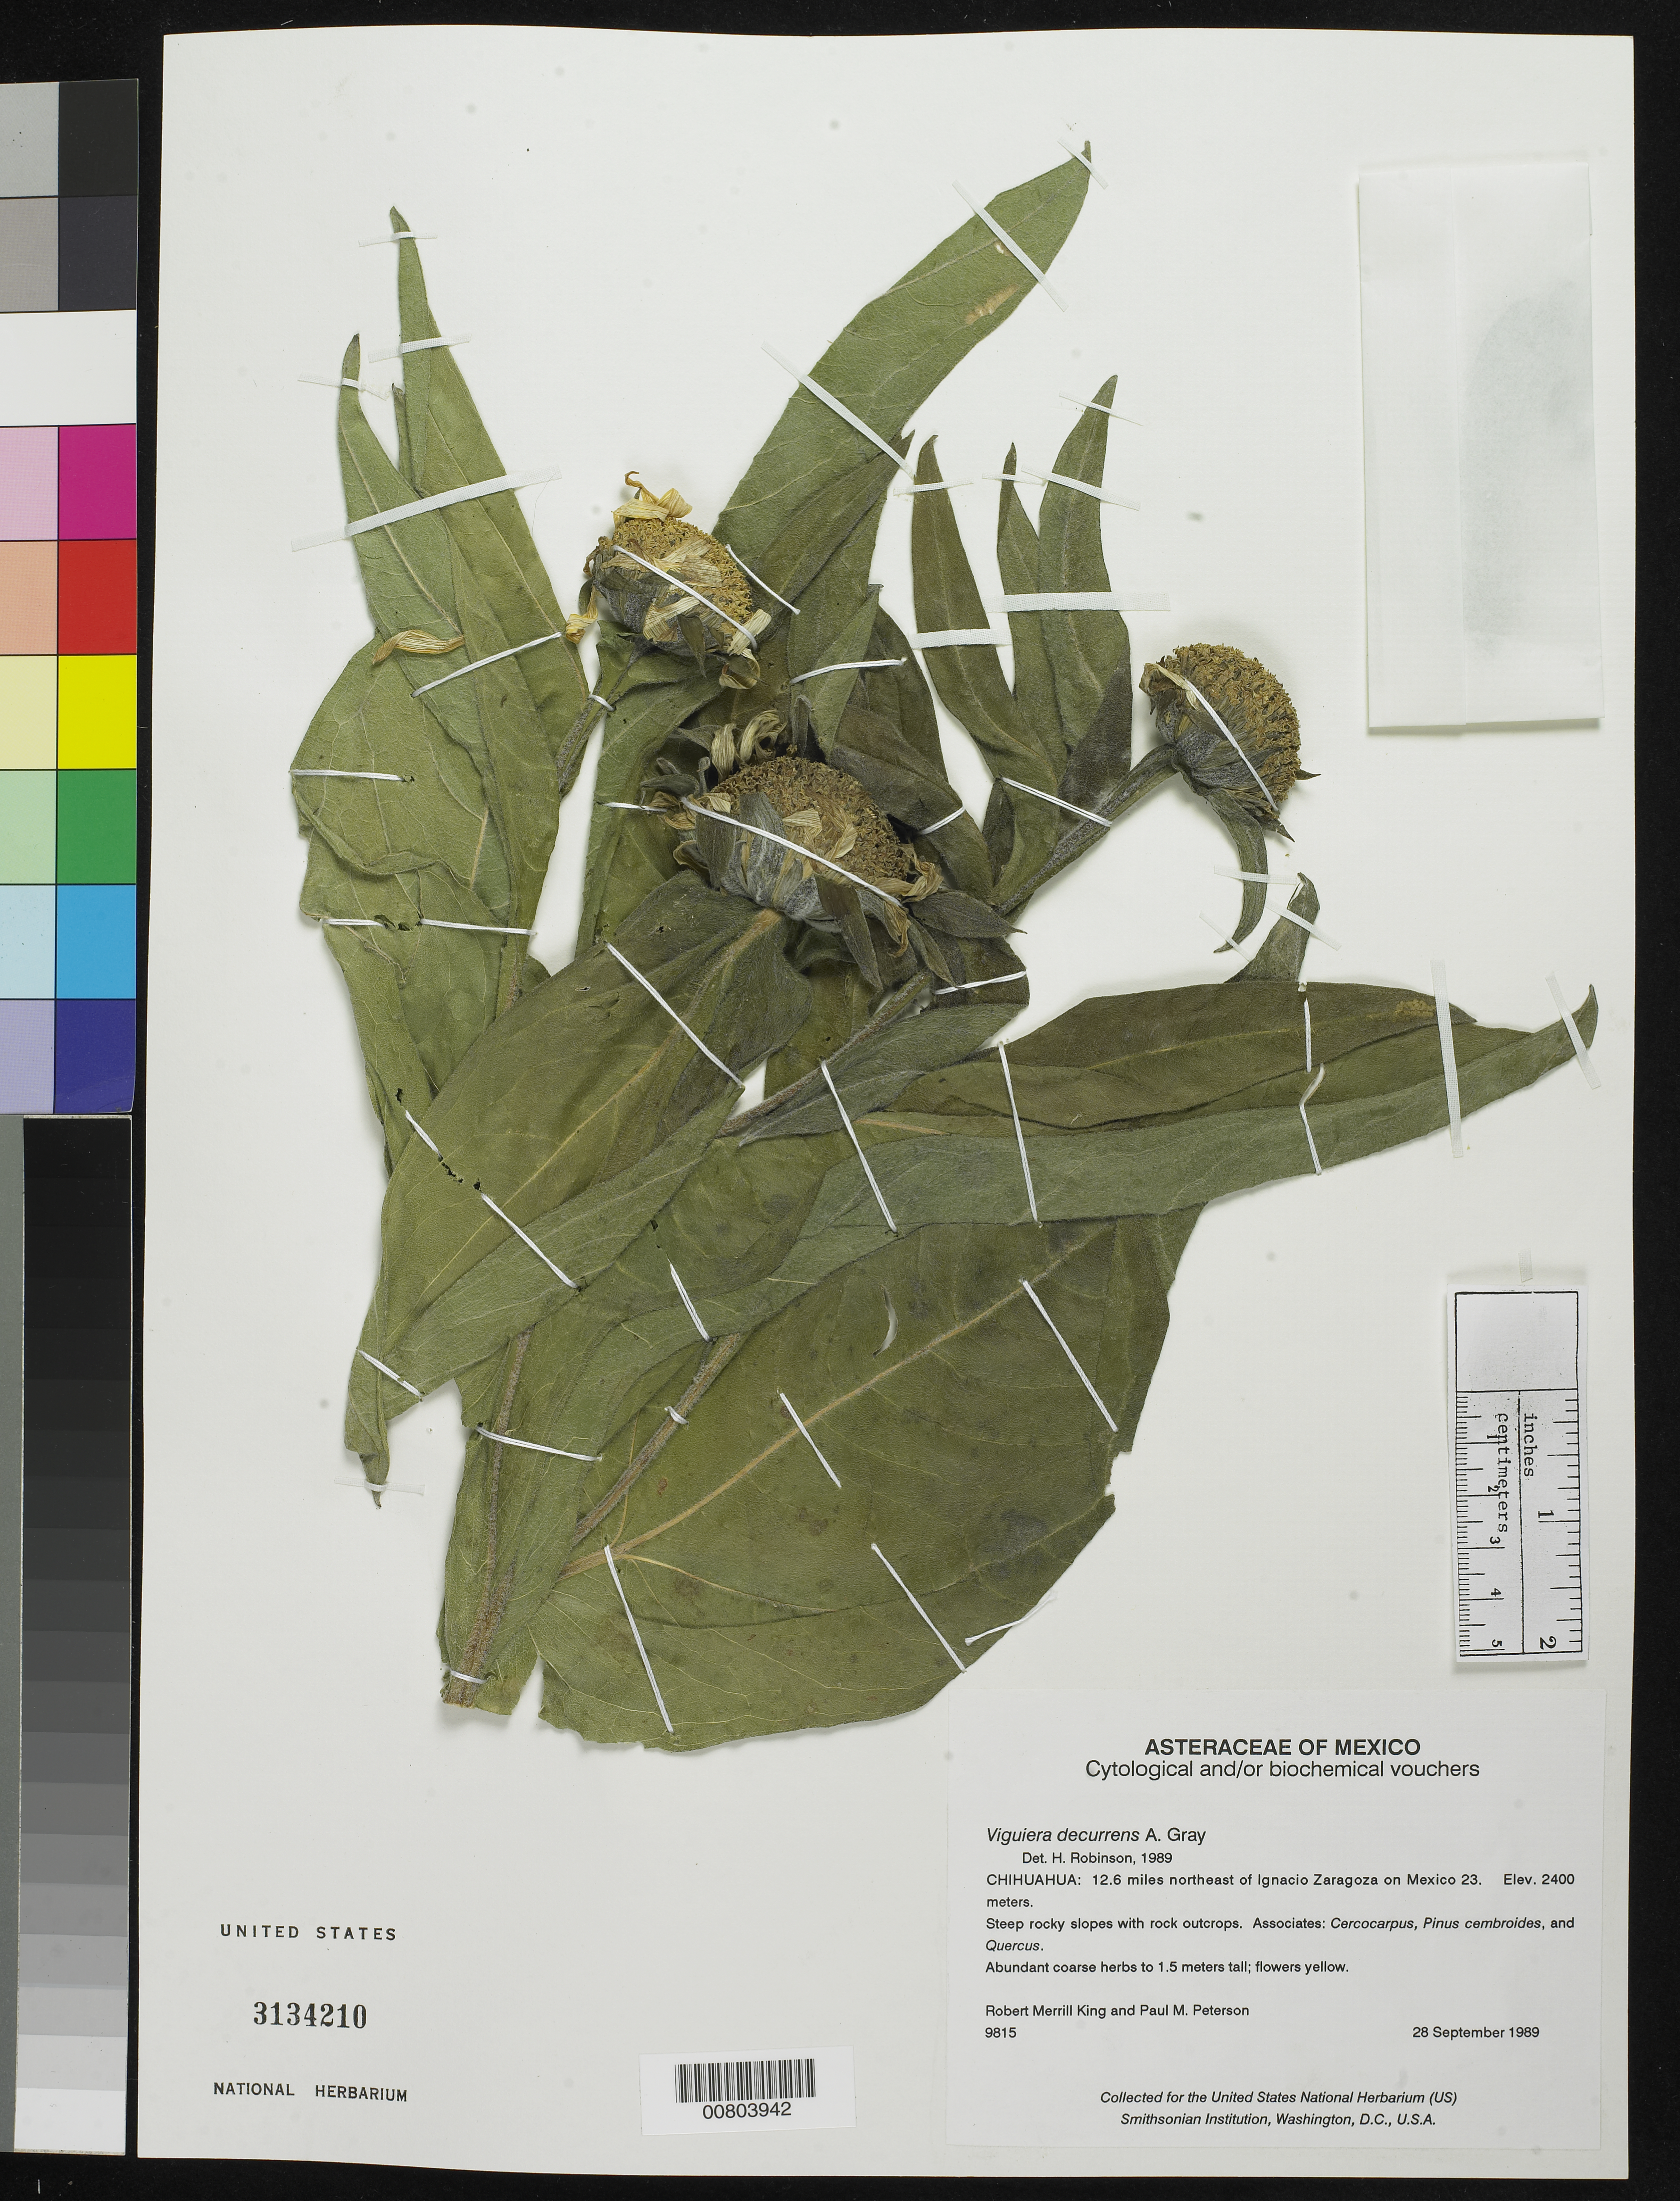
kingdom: Plantae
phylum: Tracheophyta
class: Magnoliopsida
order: Asterales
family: Asteraceae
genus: Viguiera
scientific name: Viguiera decurrens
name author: A. Gray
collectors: R. M. King & P. M. Peterson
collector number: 9815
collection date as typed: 28 Sep 1989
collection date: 1989-09-28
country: Mexico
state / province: Chihuahua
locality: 12.6 miles northeast of Ignacio Zaragoza on Mexico 23.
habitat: Steep rocky slopes with rock outcrops. Associates: Cercocarpus, Pinus cembroides, and Quercus.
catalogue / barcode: US 3134210